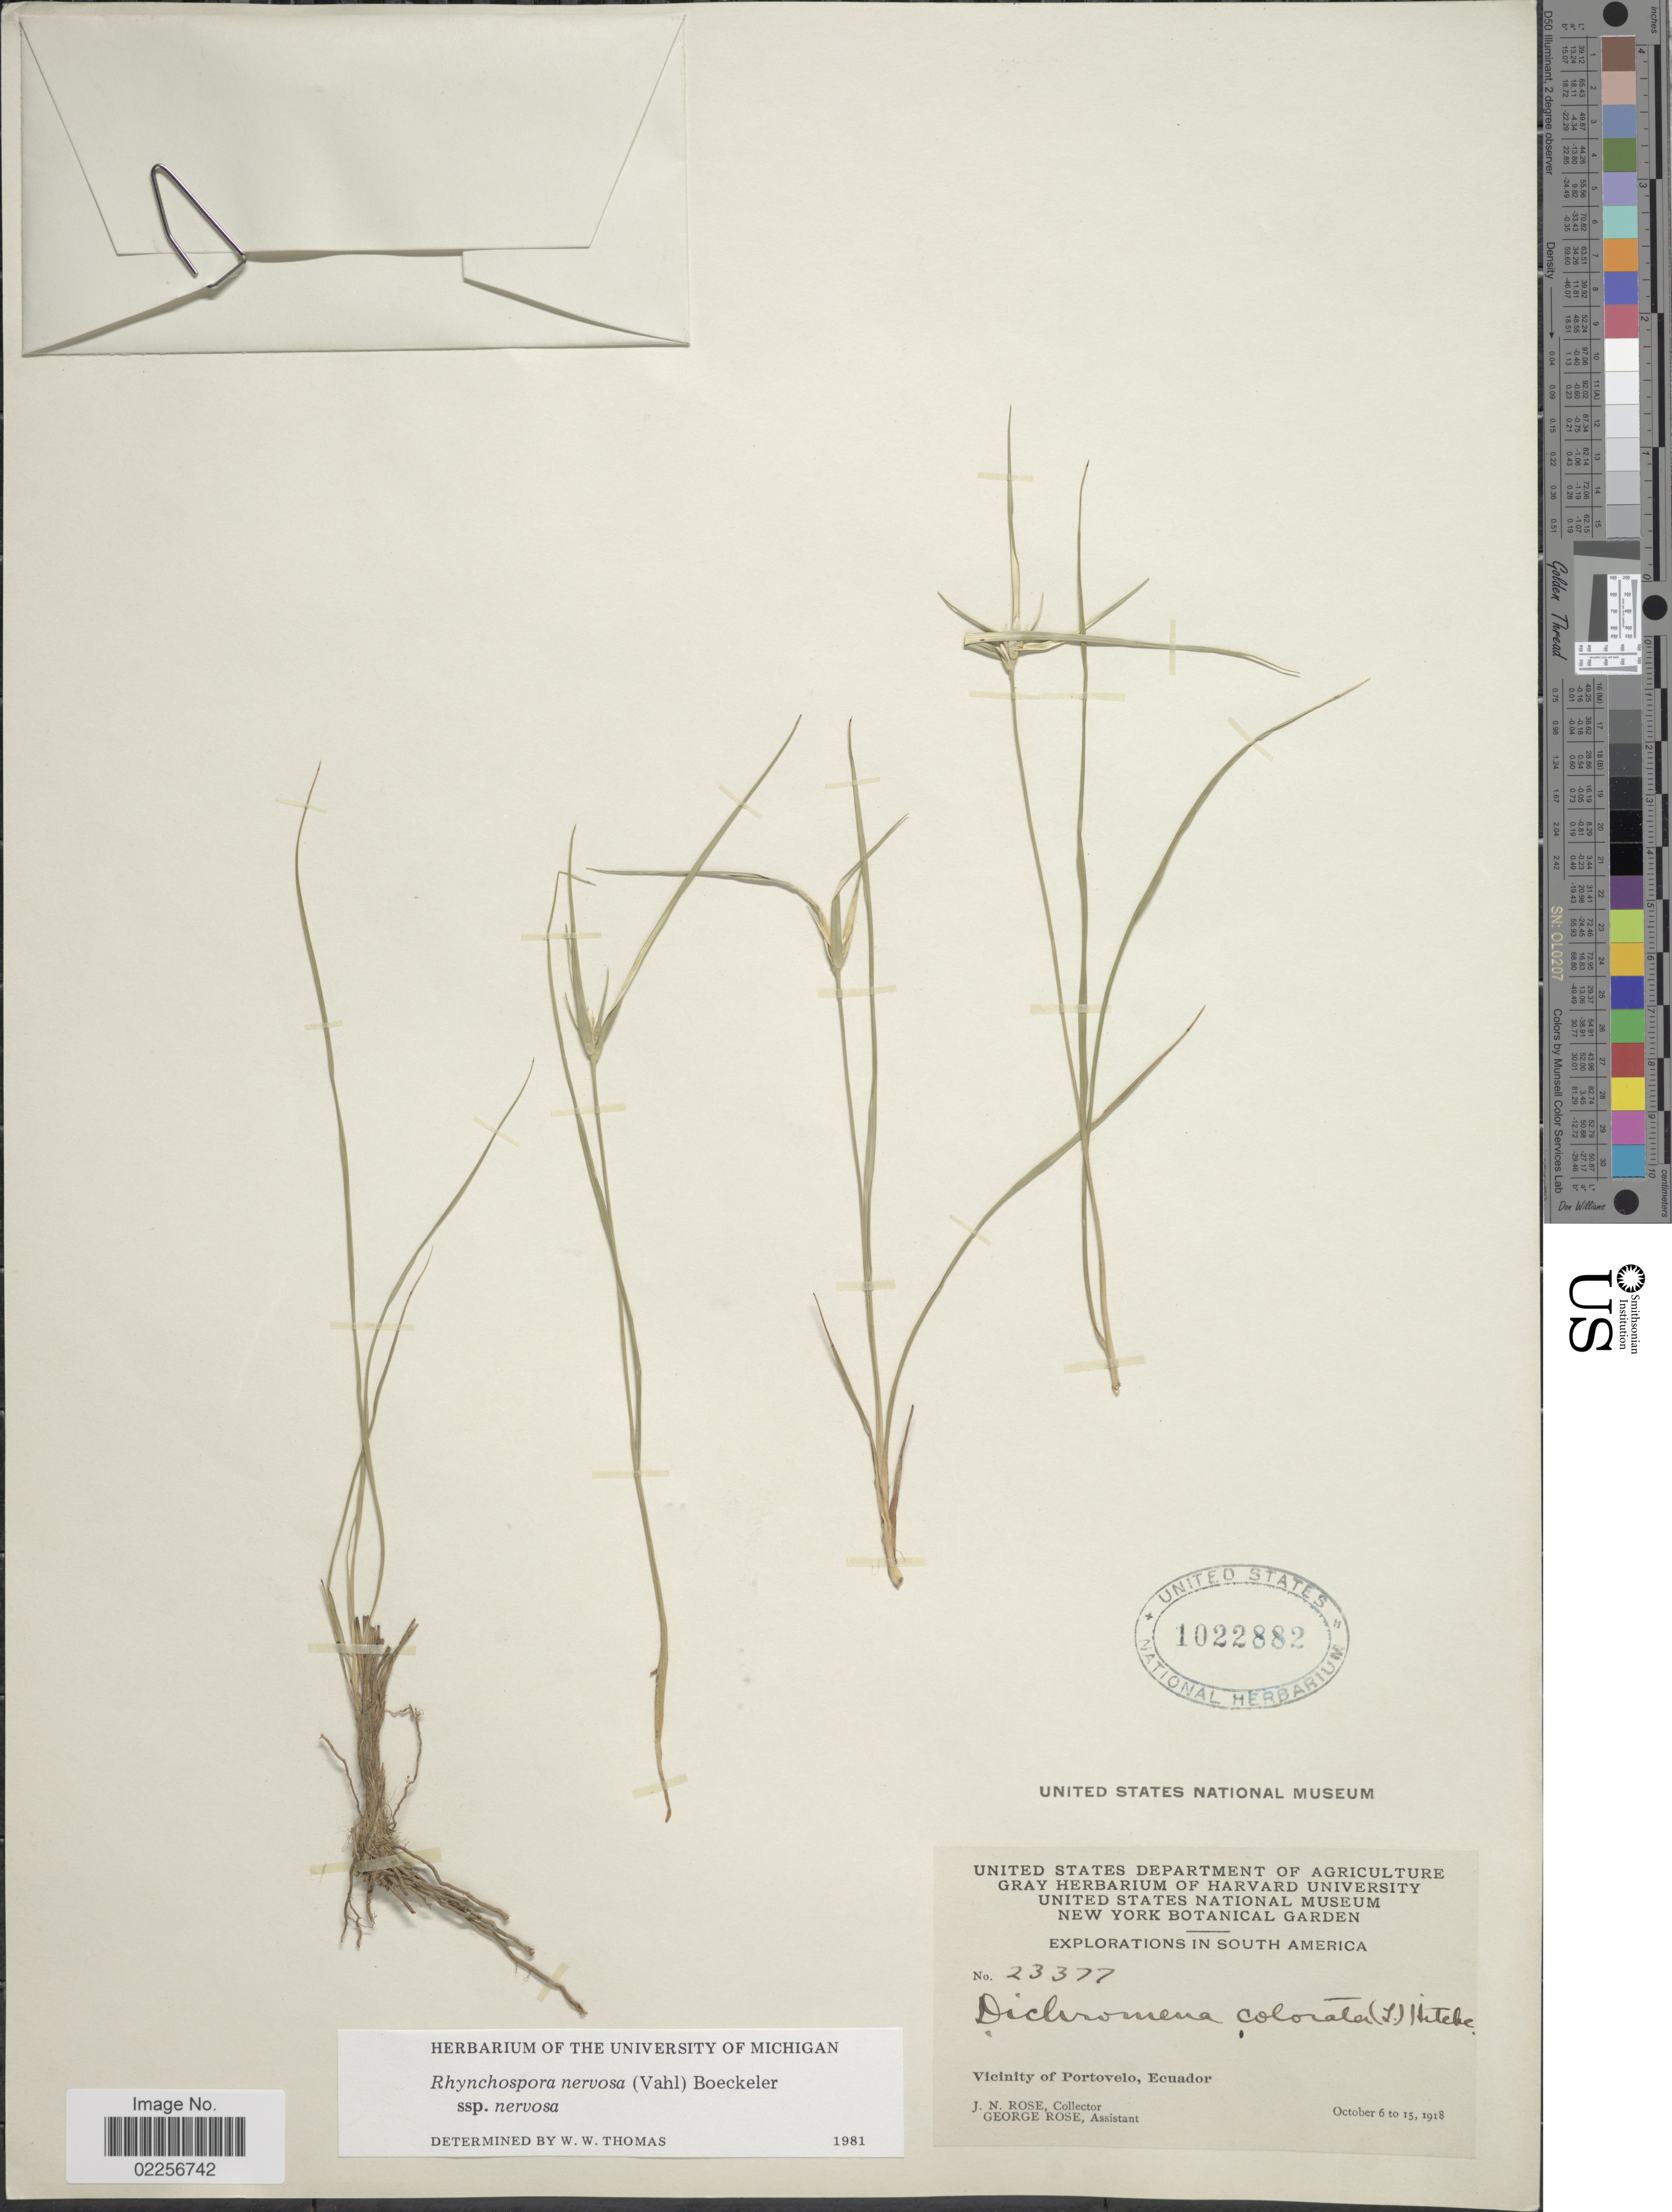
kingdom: Plantae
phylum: Tracheophyta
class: Liliopsida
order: Poales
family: Cyperaceae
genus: Rhynchospora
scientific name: Rhynchospora nervosa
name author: (Vahl) Boeckeler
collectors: J. N. Rose & G. Rose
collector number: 23377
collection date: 1918-10-06/1918-10-15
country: Ecuador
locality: Vicinity of Portovelo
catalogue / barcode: US 1022882